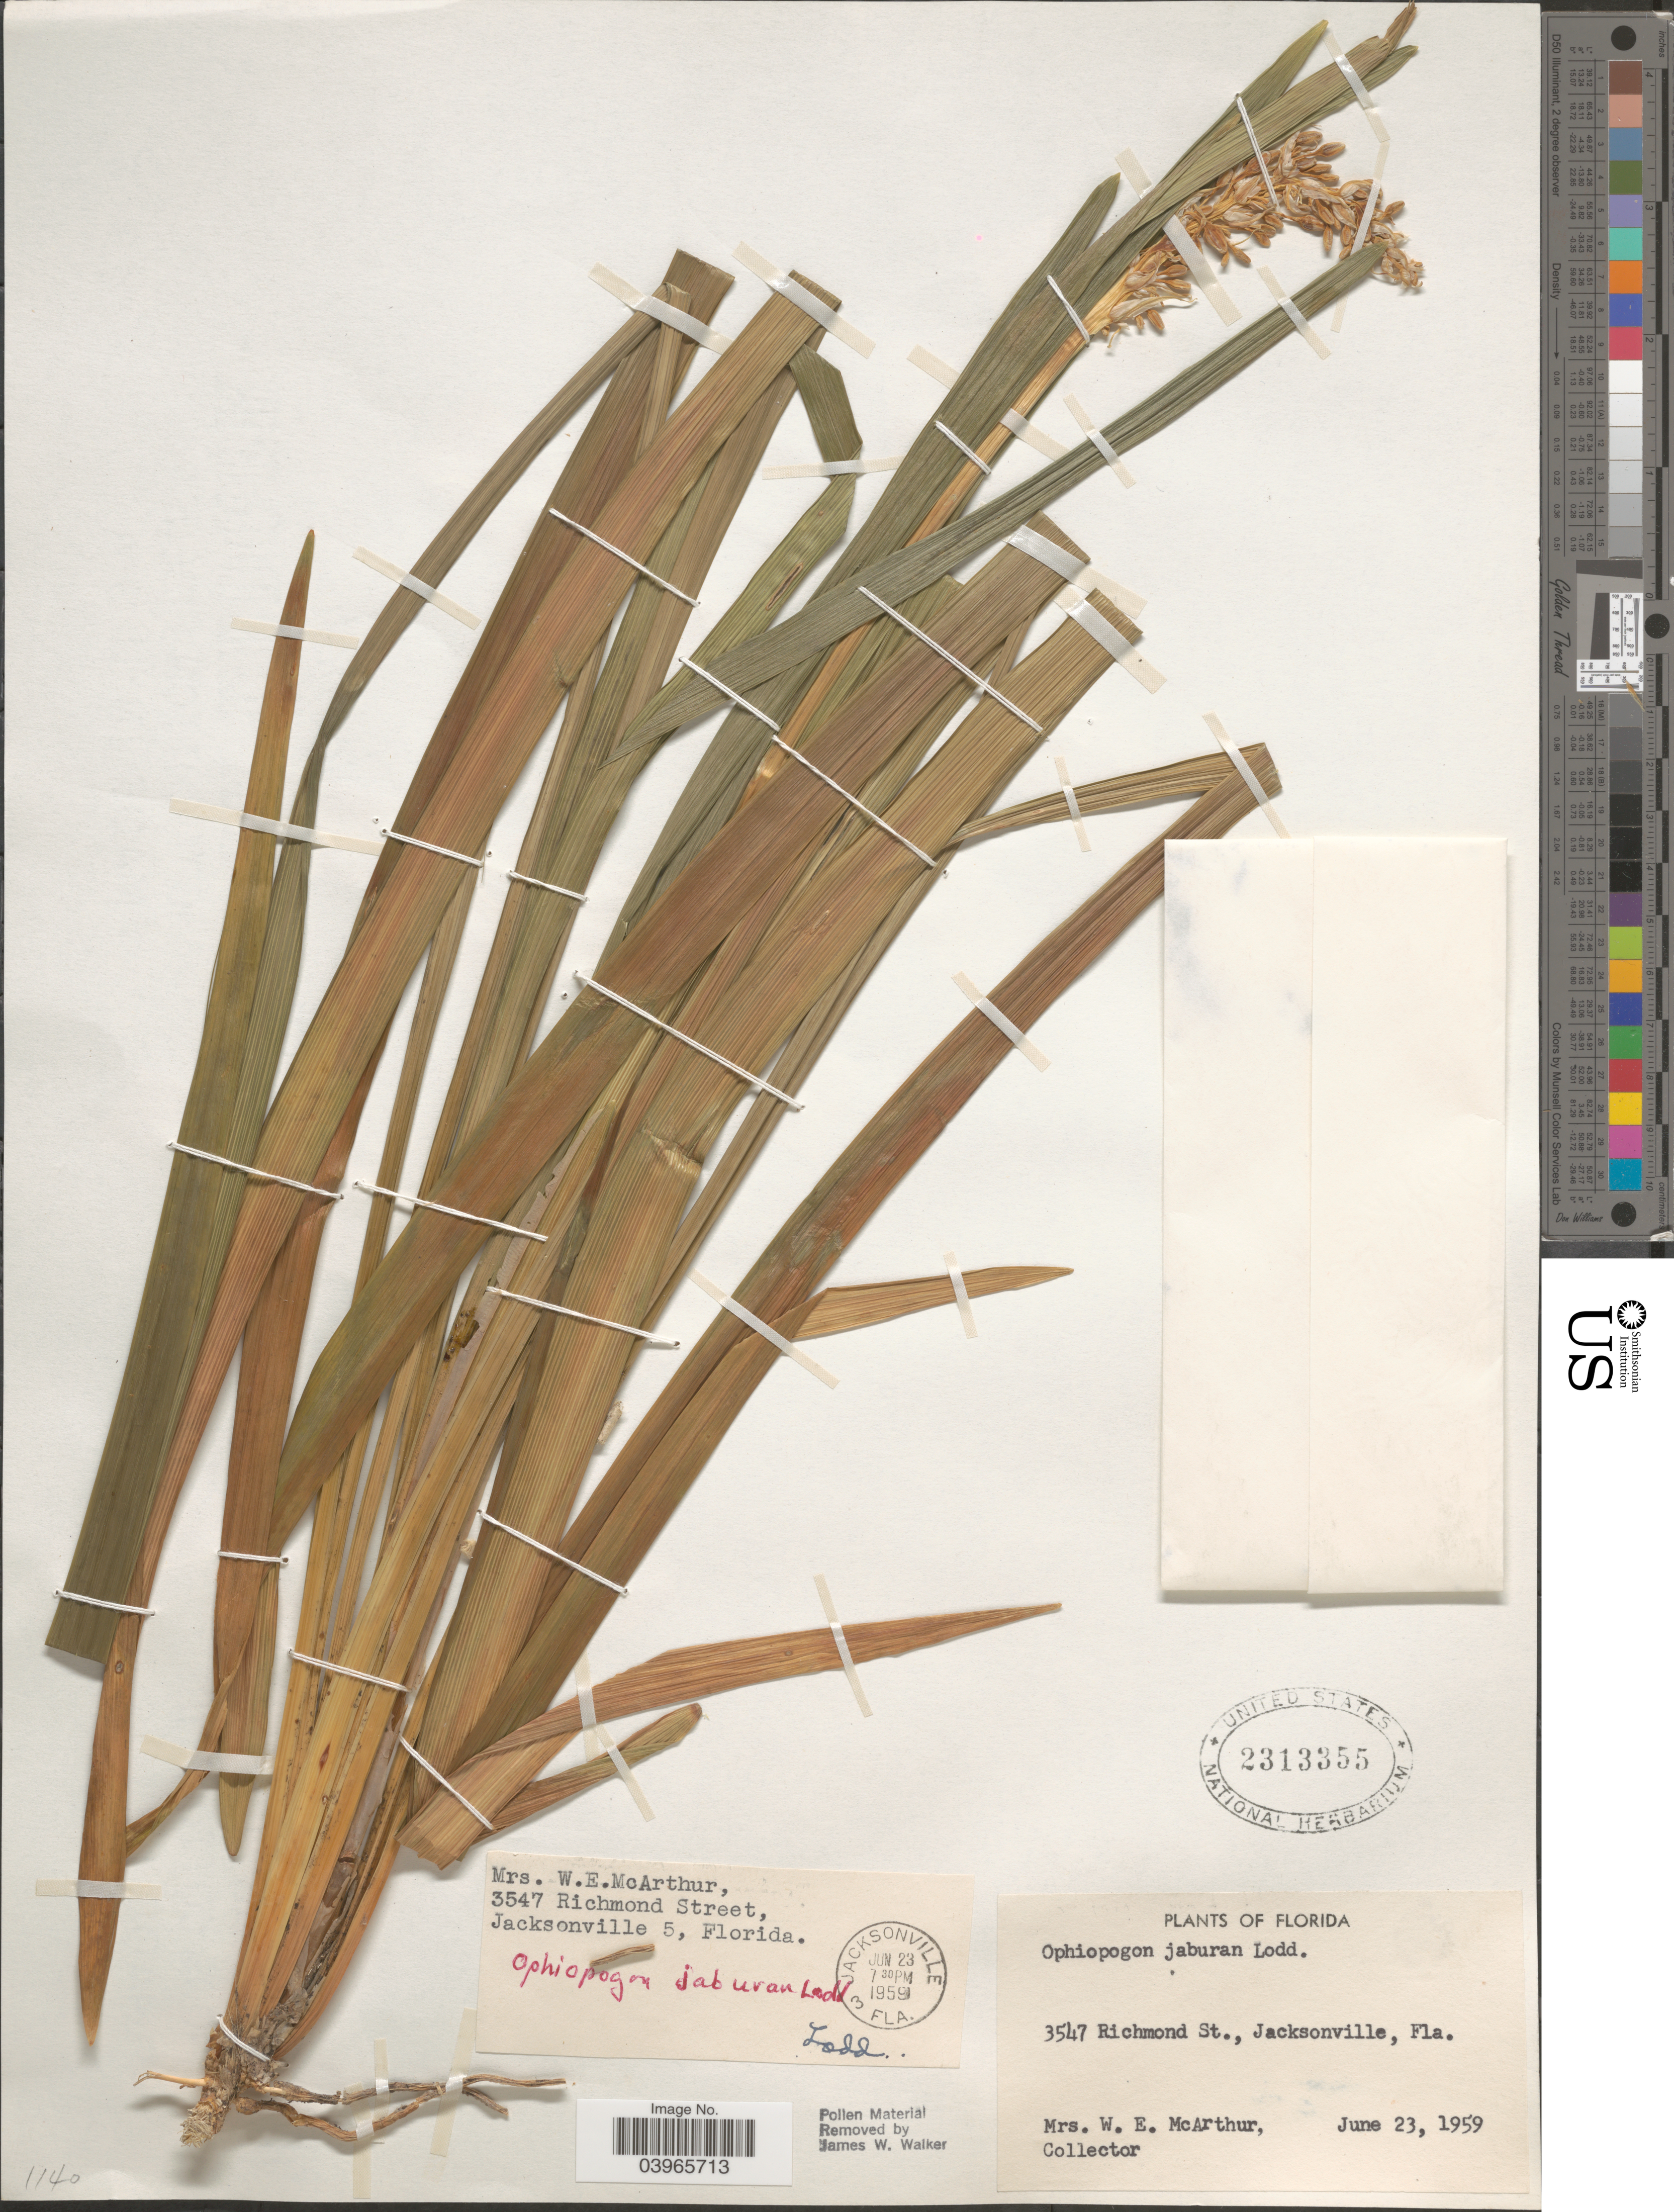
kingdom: Plantae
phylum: Tracheophyta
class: Liliopsida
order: Asparagales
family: Asparagaceae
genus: Ophiopogon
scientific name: Ophiopogon jaburan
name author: (Siebold) Lodd.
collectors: W. McArthur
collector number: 3547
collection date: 1959-06-23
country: United States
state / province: Florida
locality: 3547 Richmond St., Jacksonville.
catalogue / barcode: US 2313355